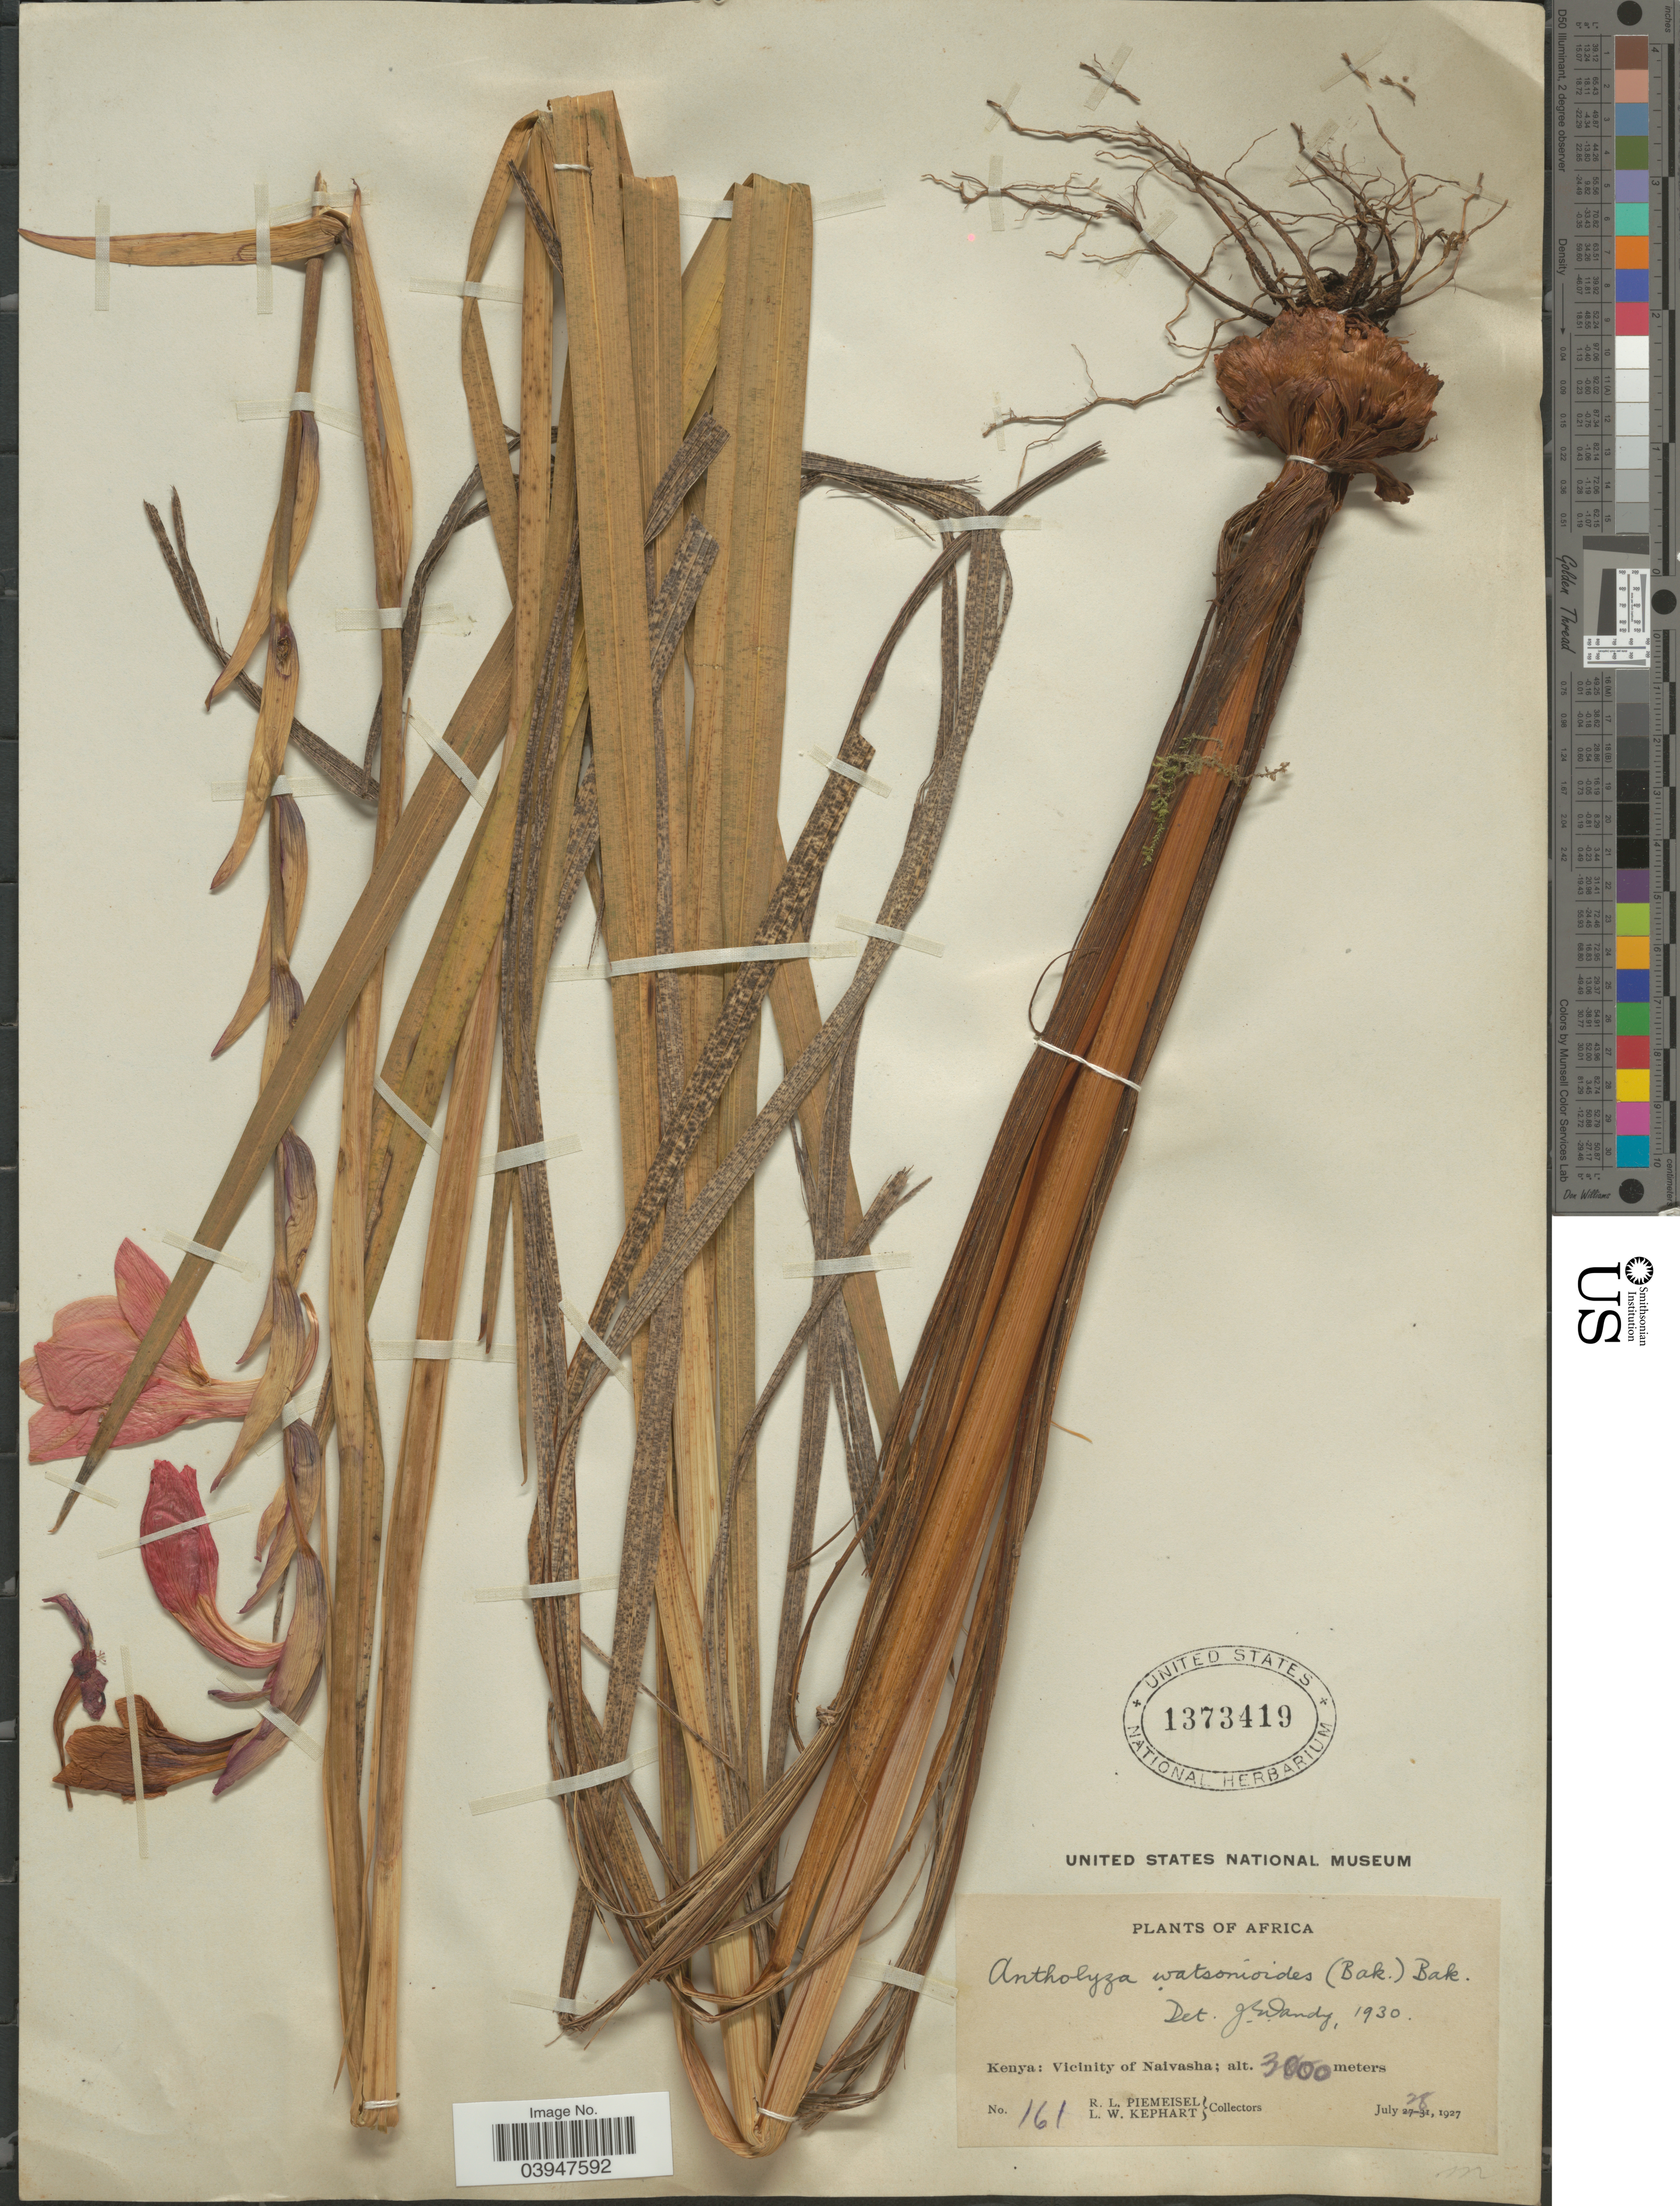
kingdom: Plantae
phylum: Tracheophyta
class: Liliopsida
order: Asparagales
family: Iridaceae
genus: Gladiolus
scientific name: Gladiolus watsonioides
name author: Baker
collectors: R. L. Piemeisel & L. W. Kephart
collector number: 161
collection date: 1927-07-28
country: Kenya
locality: Vicinity of Naivasha.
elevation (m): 3000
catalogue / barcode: US 1373419